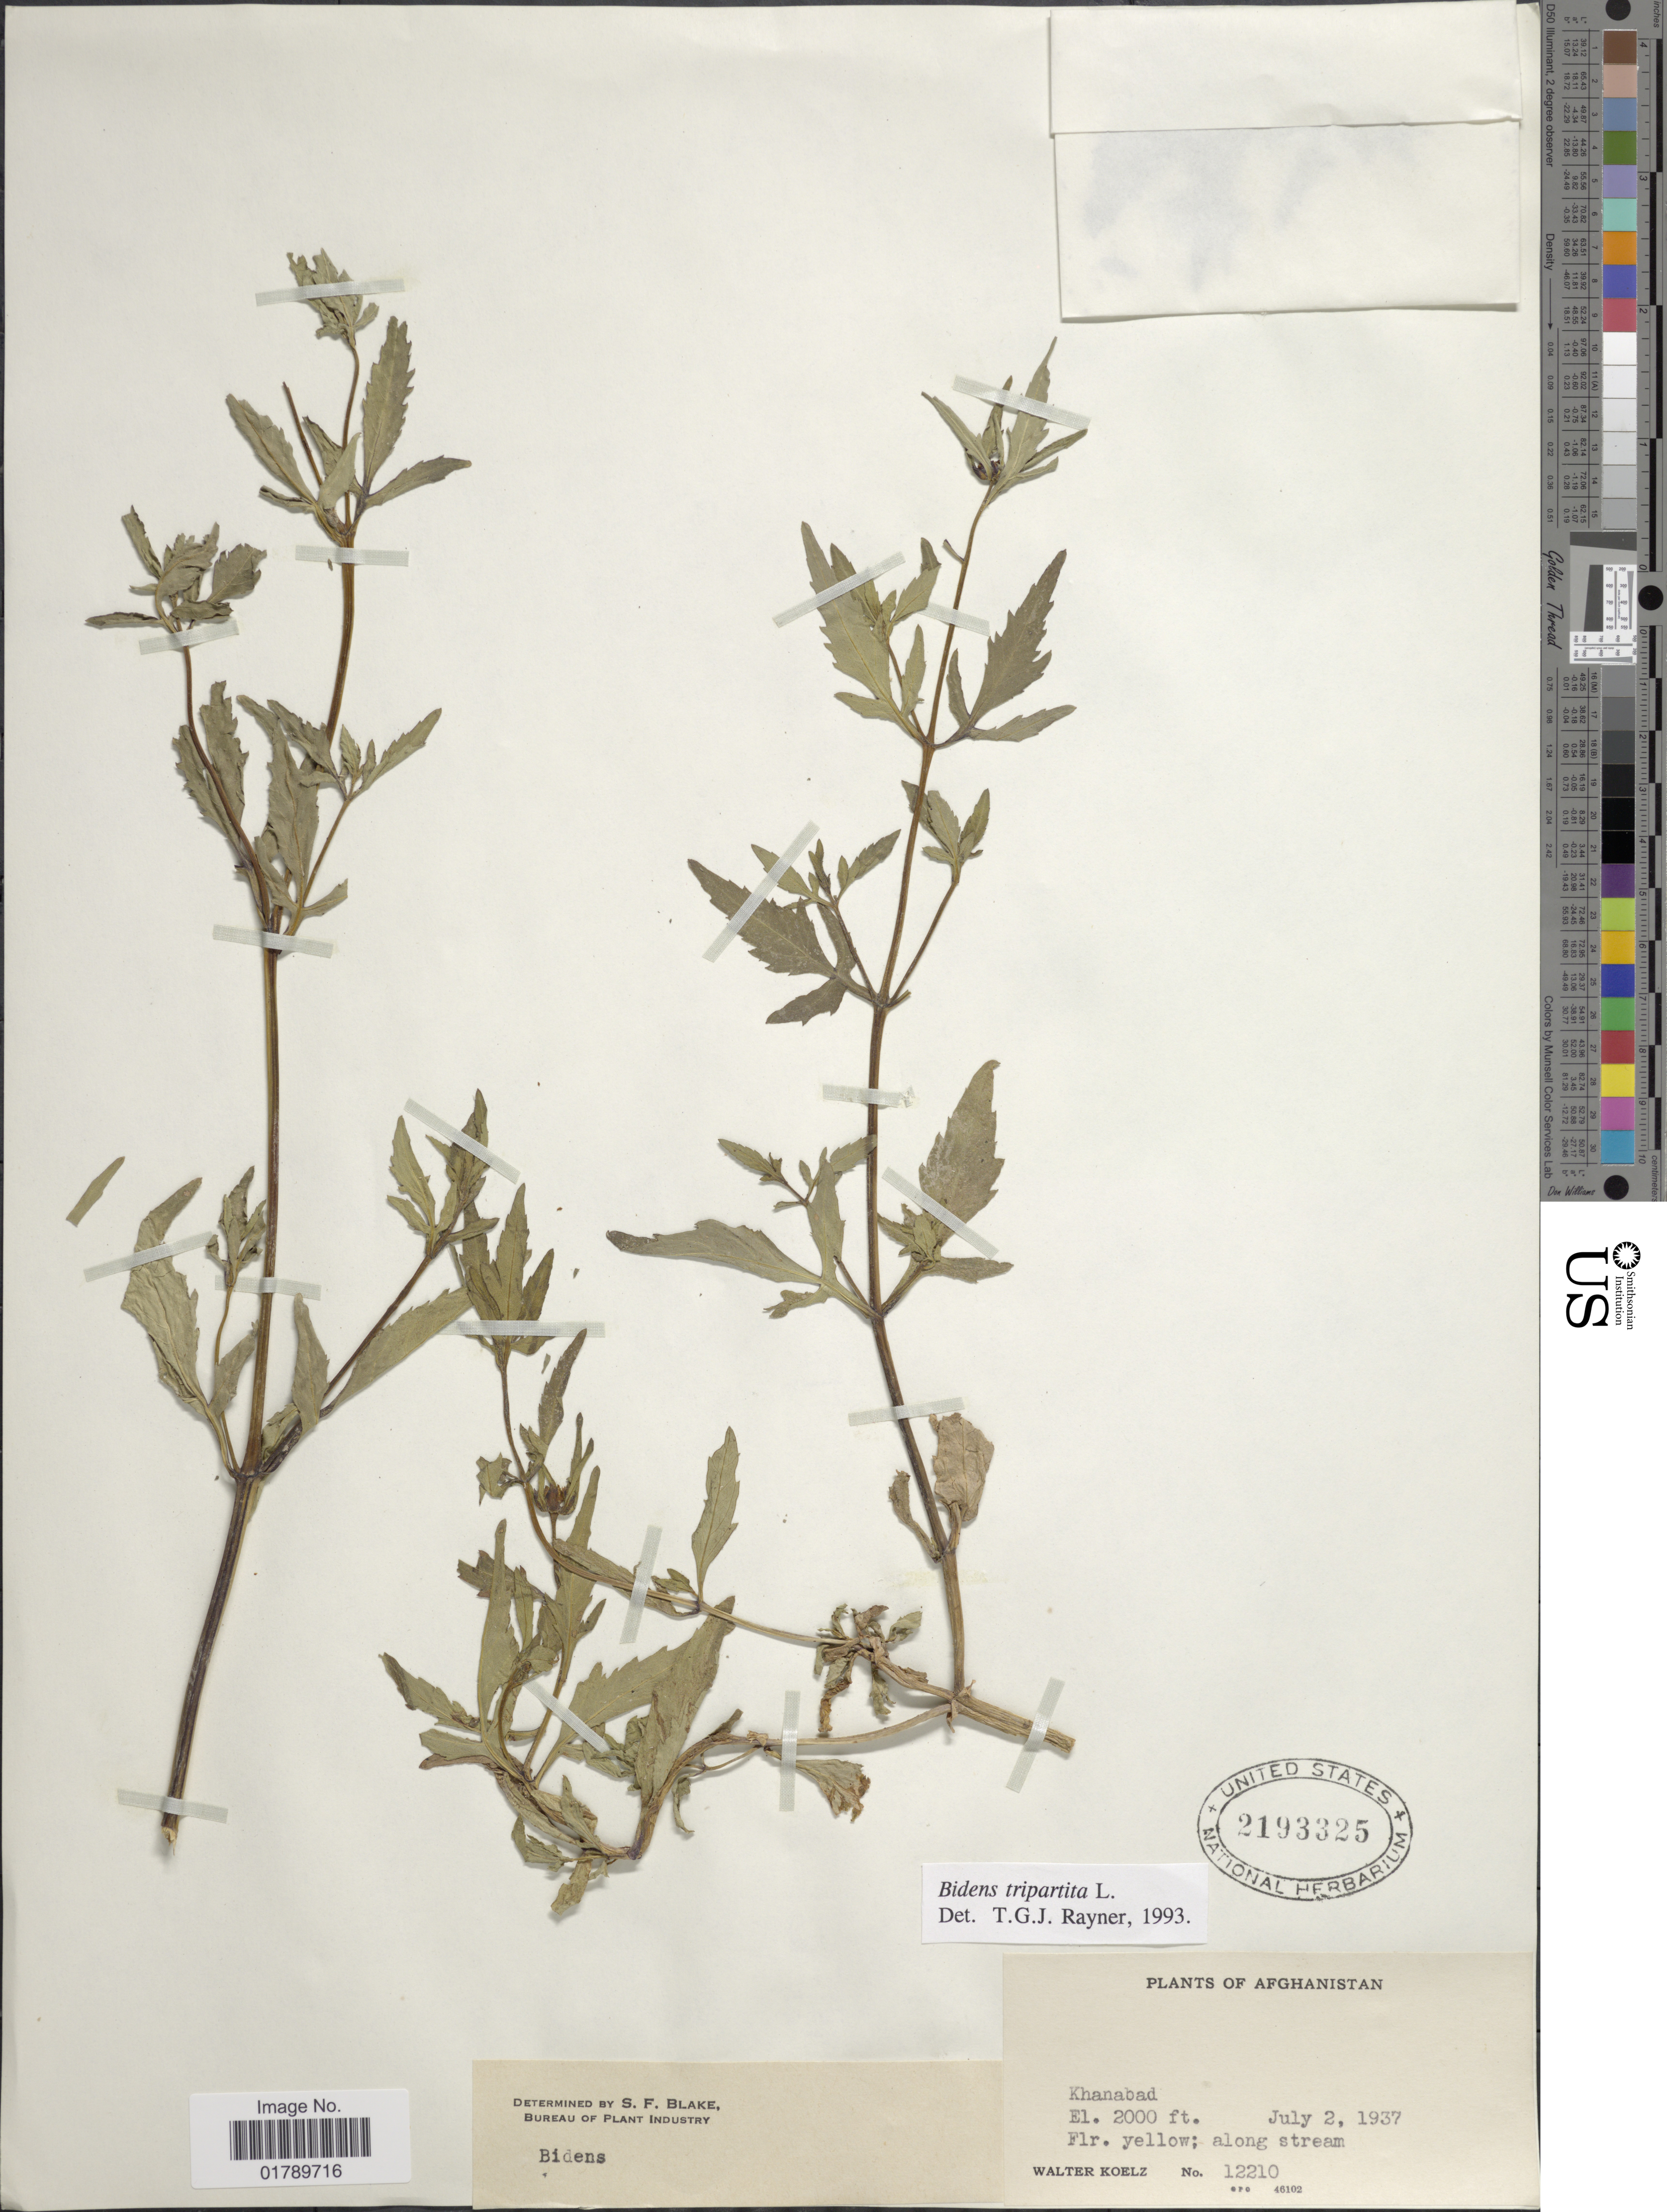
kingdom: Plantae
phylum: Tracheophyta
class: Magnoliopsida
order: Asterales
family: Asteraceae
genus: Bidens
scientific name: Bidens tripartita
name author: L.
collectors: W. N. Koelz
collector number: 12210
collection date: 1937-07-02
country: Afghanistan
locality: Khanabad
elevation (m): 610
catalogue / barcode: US 2193325